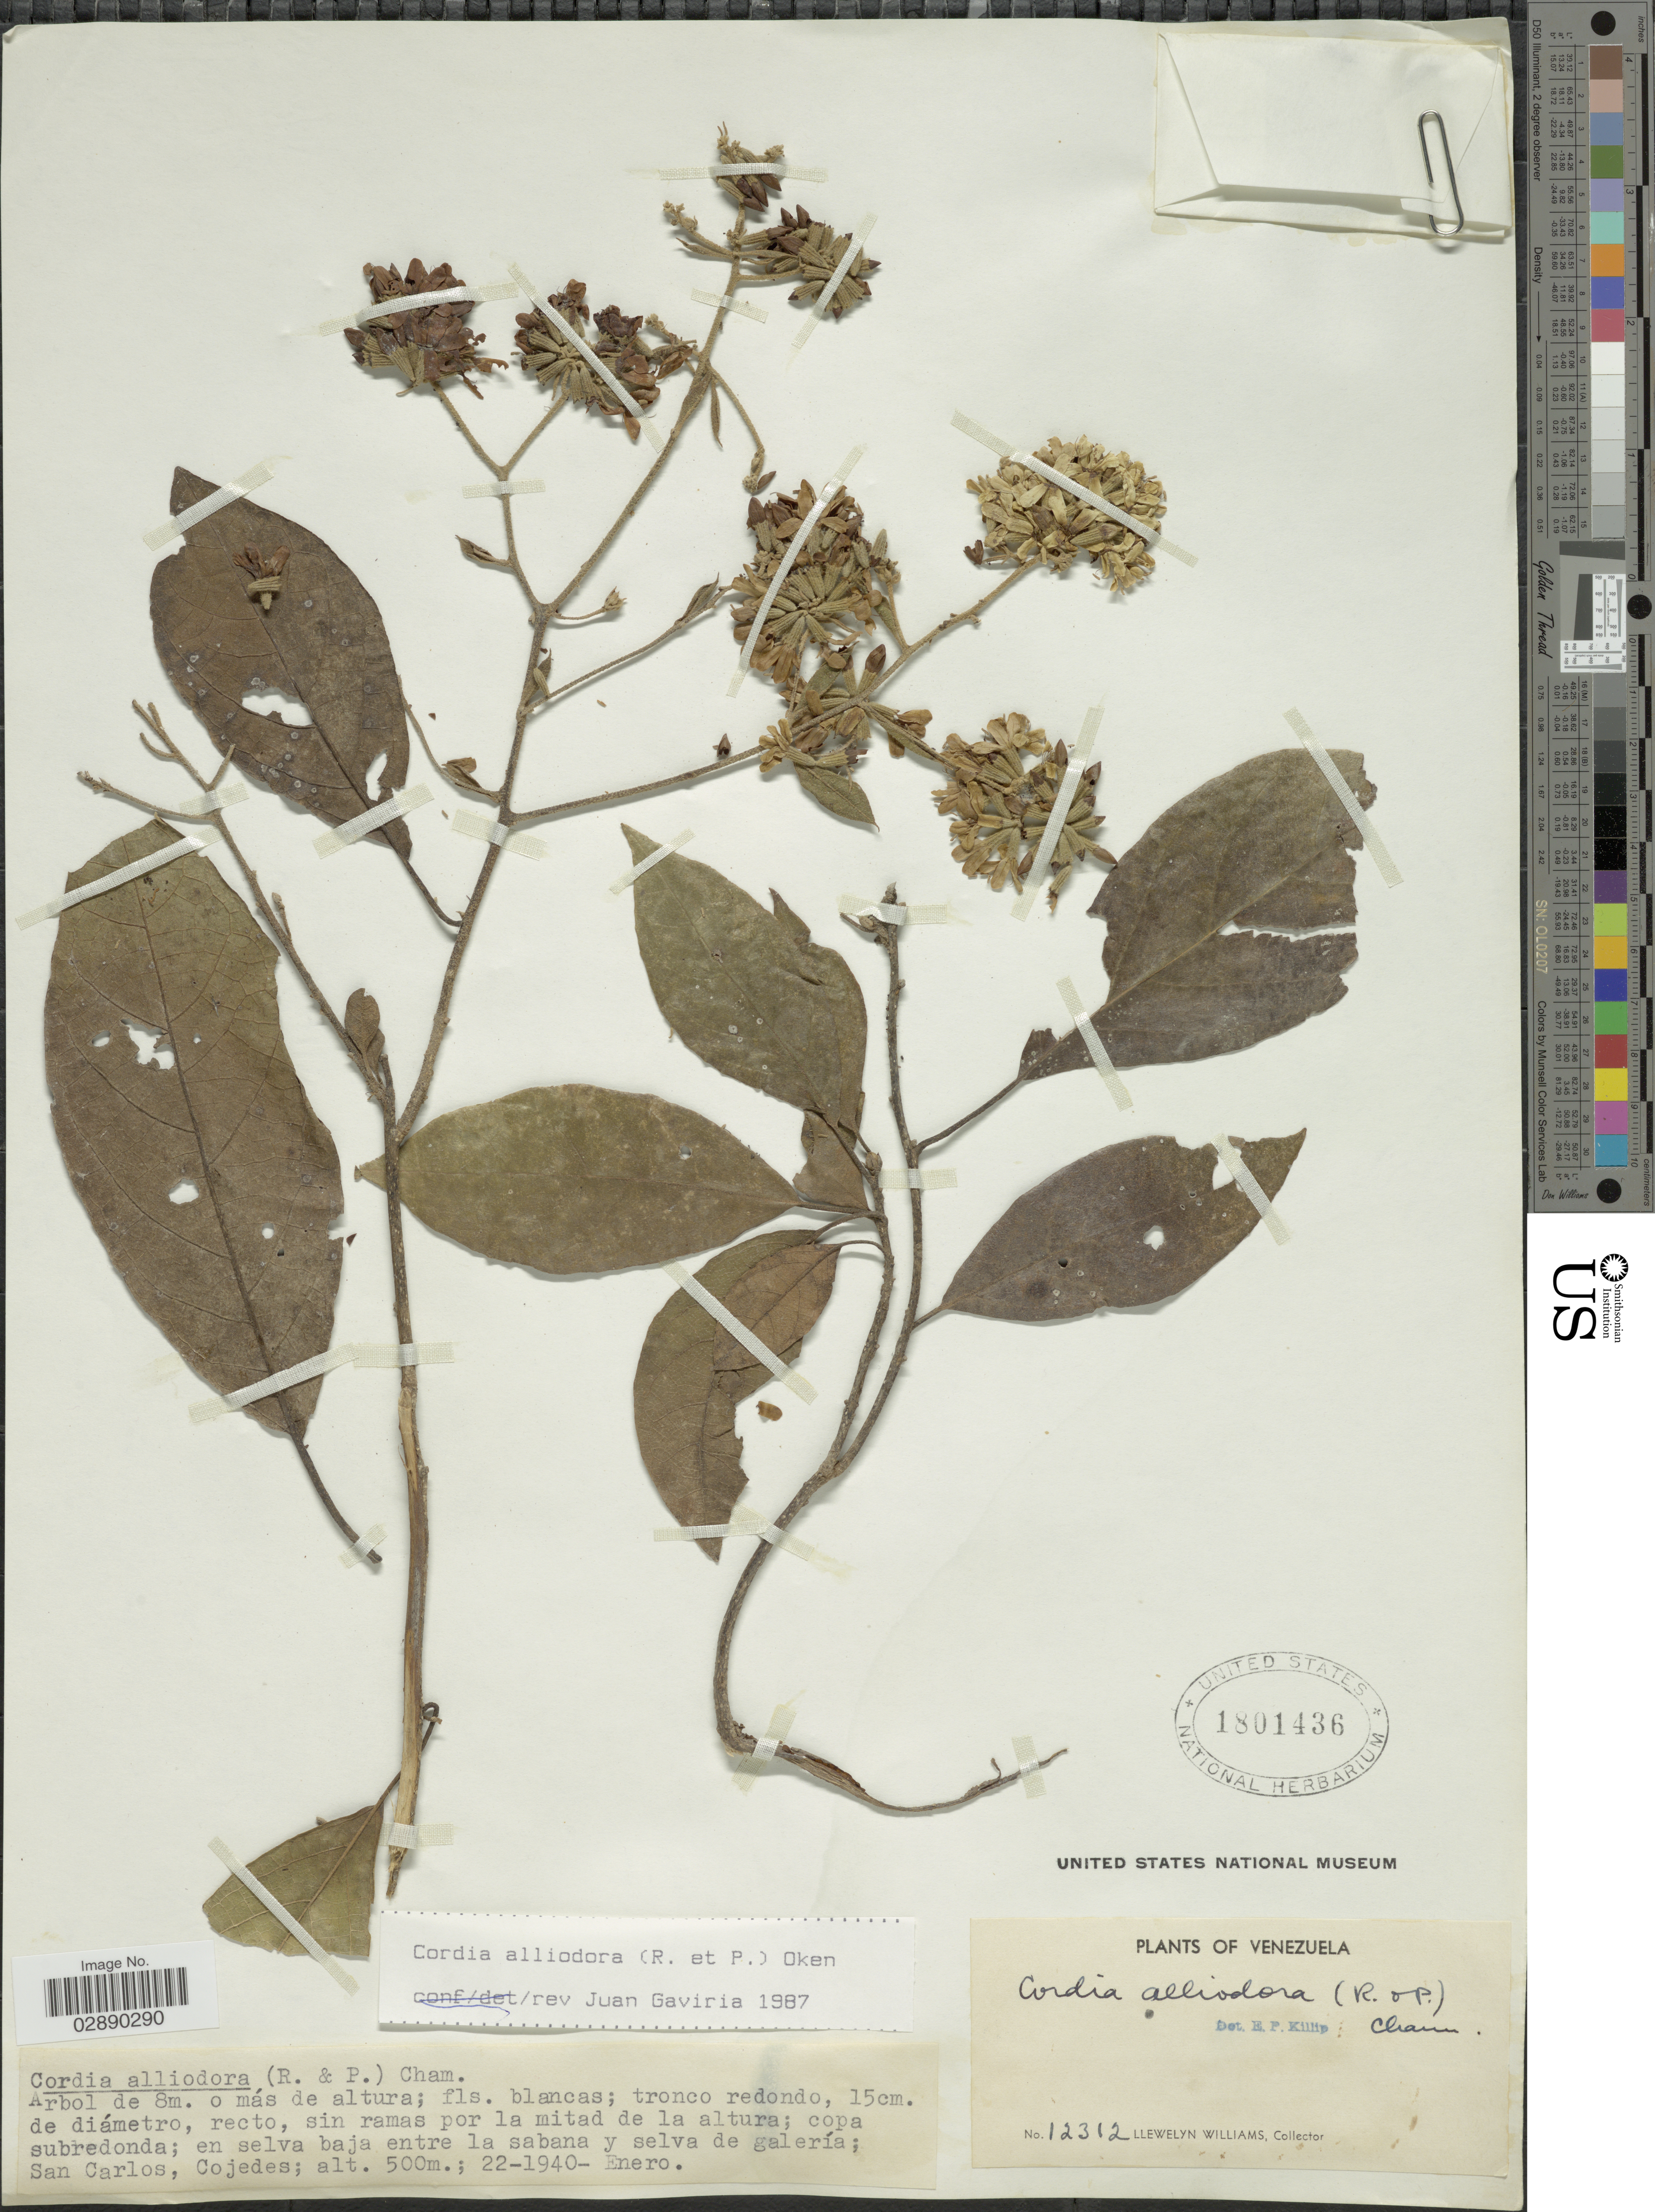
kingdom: Plantae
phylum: Tracheophyta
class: Magnoliopsida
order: Boraginales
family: Cordiaceae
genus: Cordia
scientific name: Cordia alliodora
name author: (Ruiz & Pav.) Oken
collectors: Ll. Williams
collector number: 12312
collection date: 1940-01-22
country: Venezuela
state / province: Cojedes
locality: San Carlos.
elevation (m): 500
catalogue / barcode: US 1801436